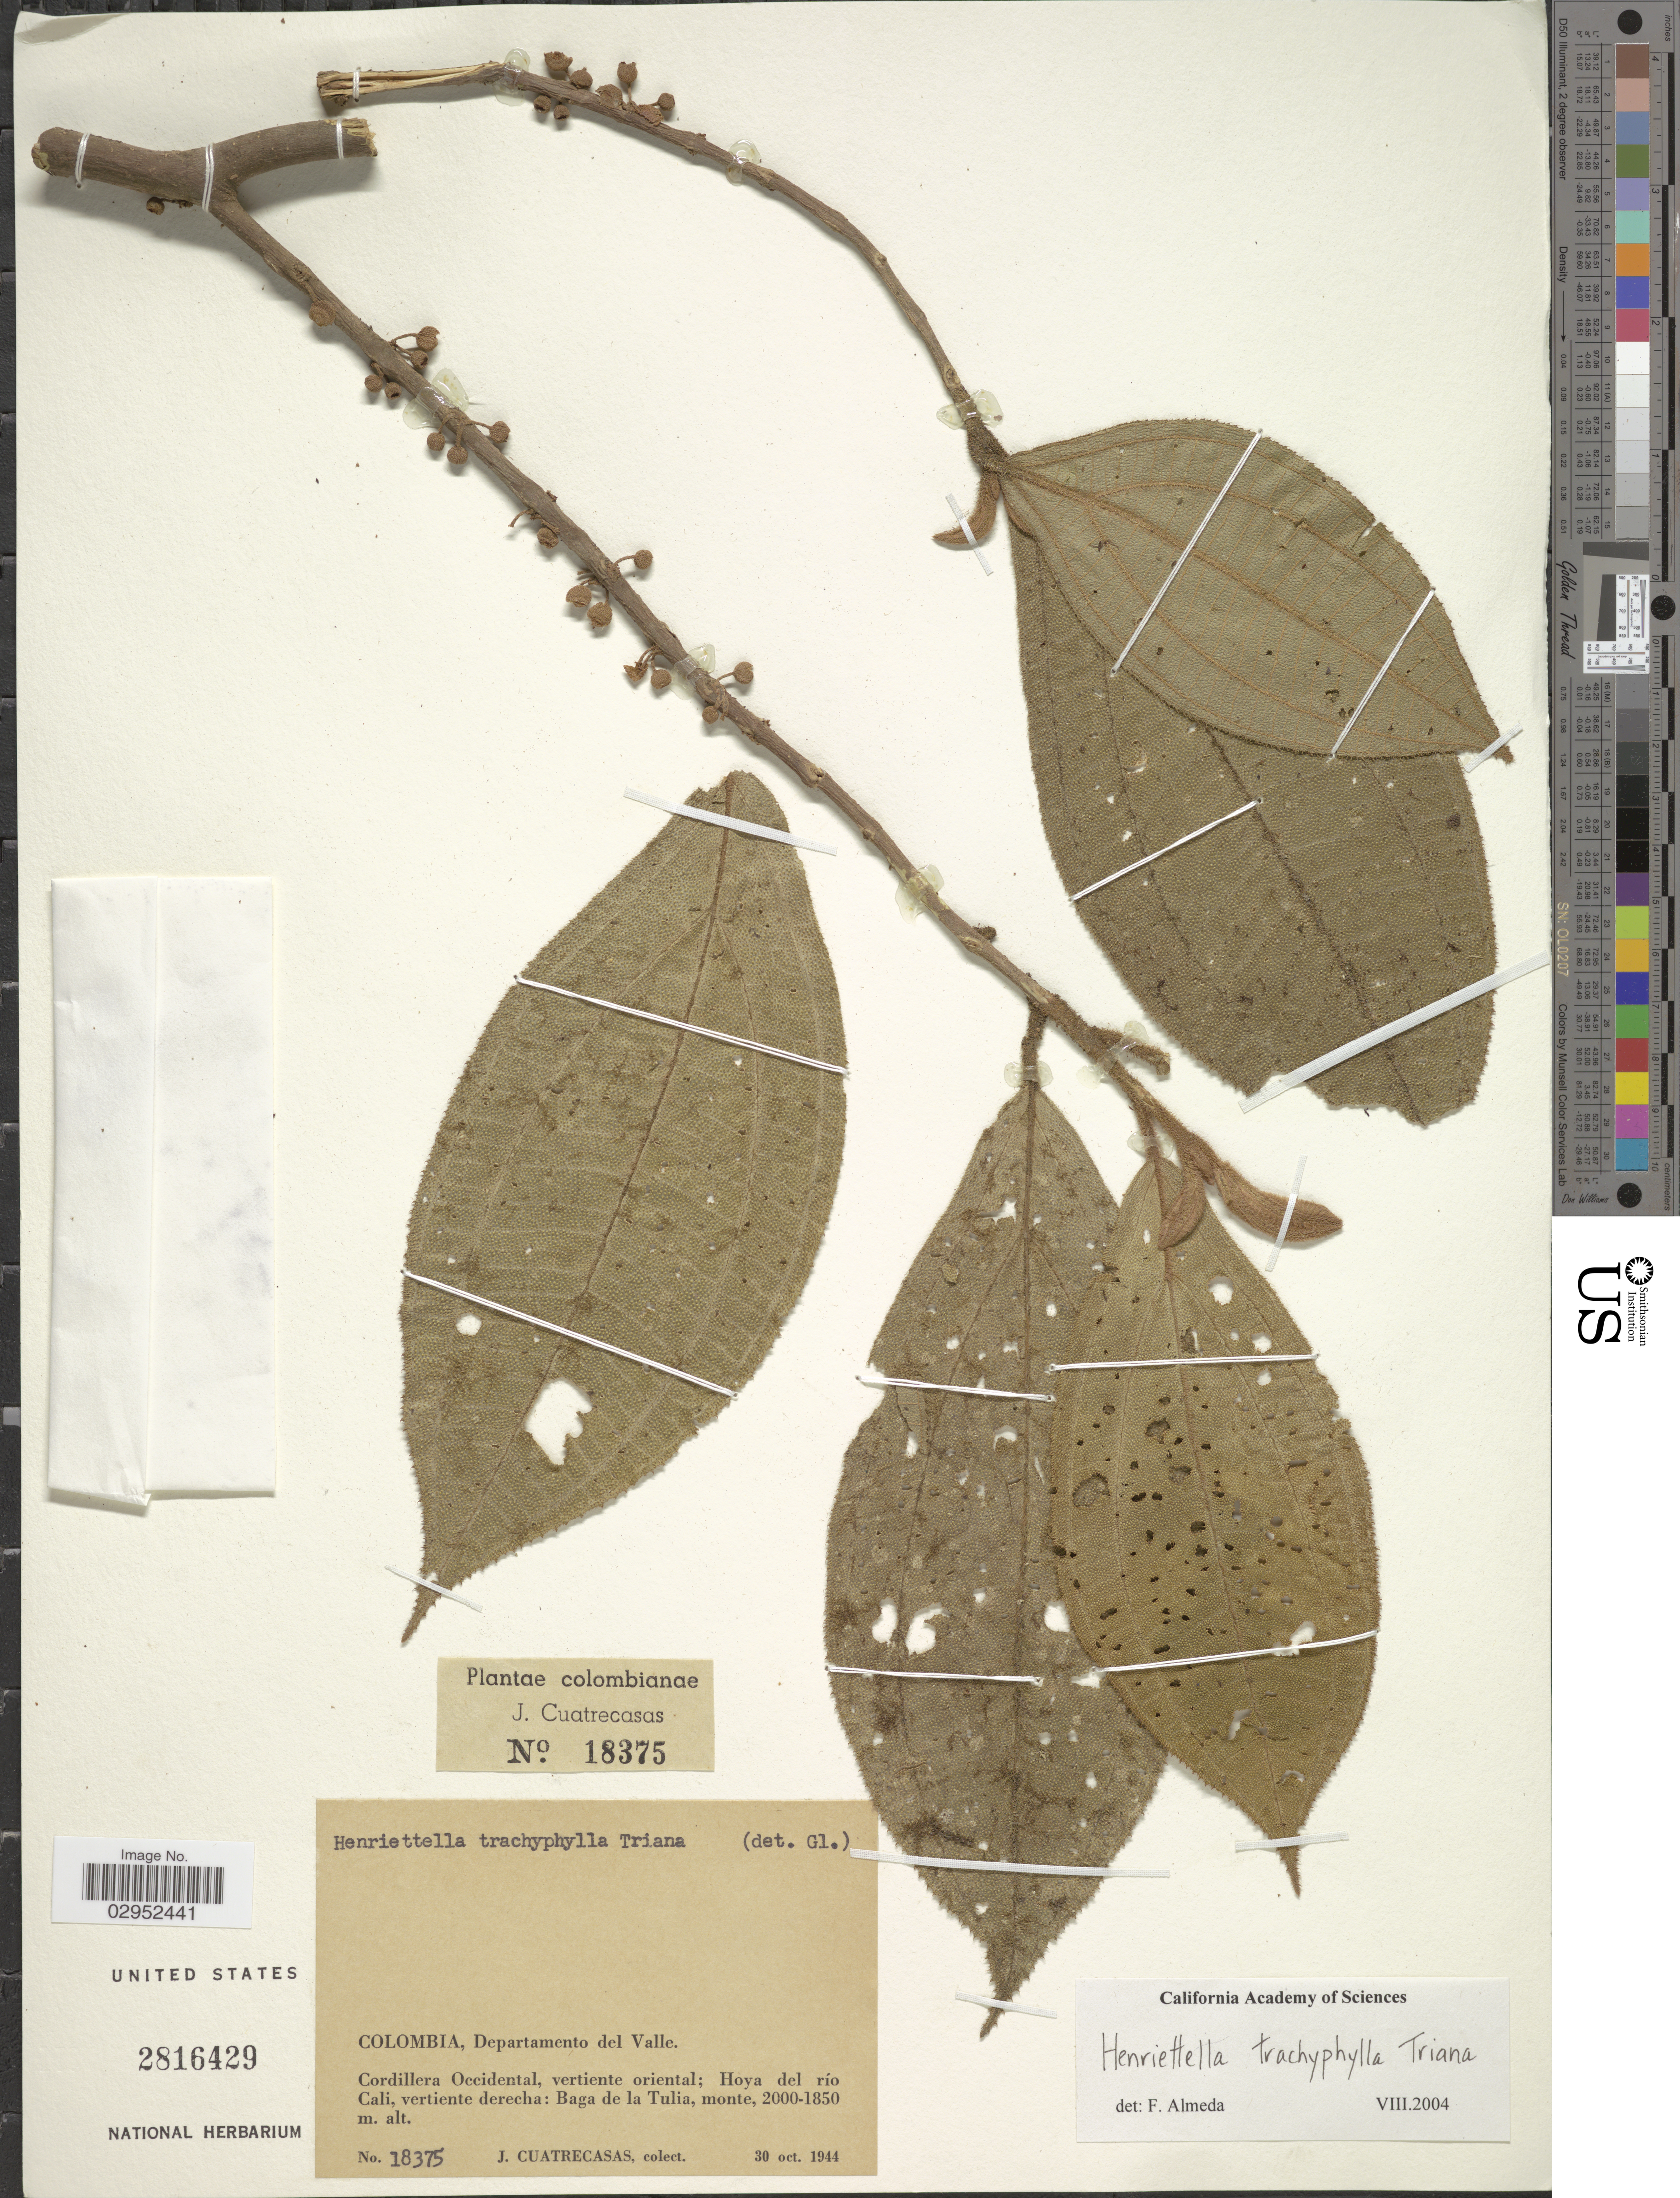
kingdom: Plantae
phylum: Tracheophyta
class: Magnoliopsida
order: Myrtales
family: Melastomataceae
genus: Henriettea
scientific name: Henriettea trachyphylla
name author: (Triana) Penneys et al.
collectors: J. Cuatrecasas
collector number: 18375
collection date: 1944-10-30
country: Colombia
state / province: Valle del Cauca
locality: Departamento del Valle. Cordillera Occidental, vertiente oriental; Hoya del río Cali, vertiente derecha: Baga de la Tulia.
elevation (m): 1850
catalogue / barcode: US 2816429